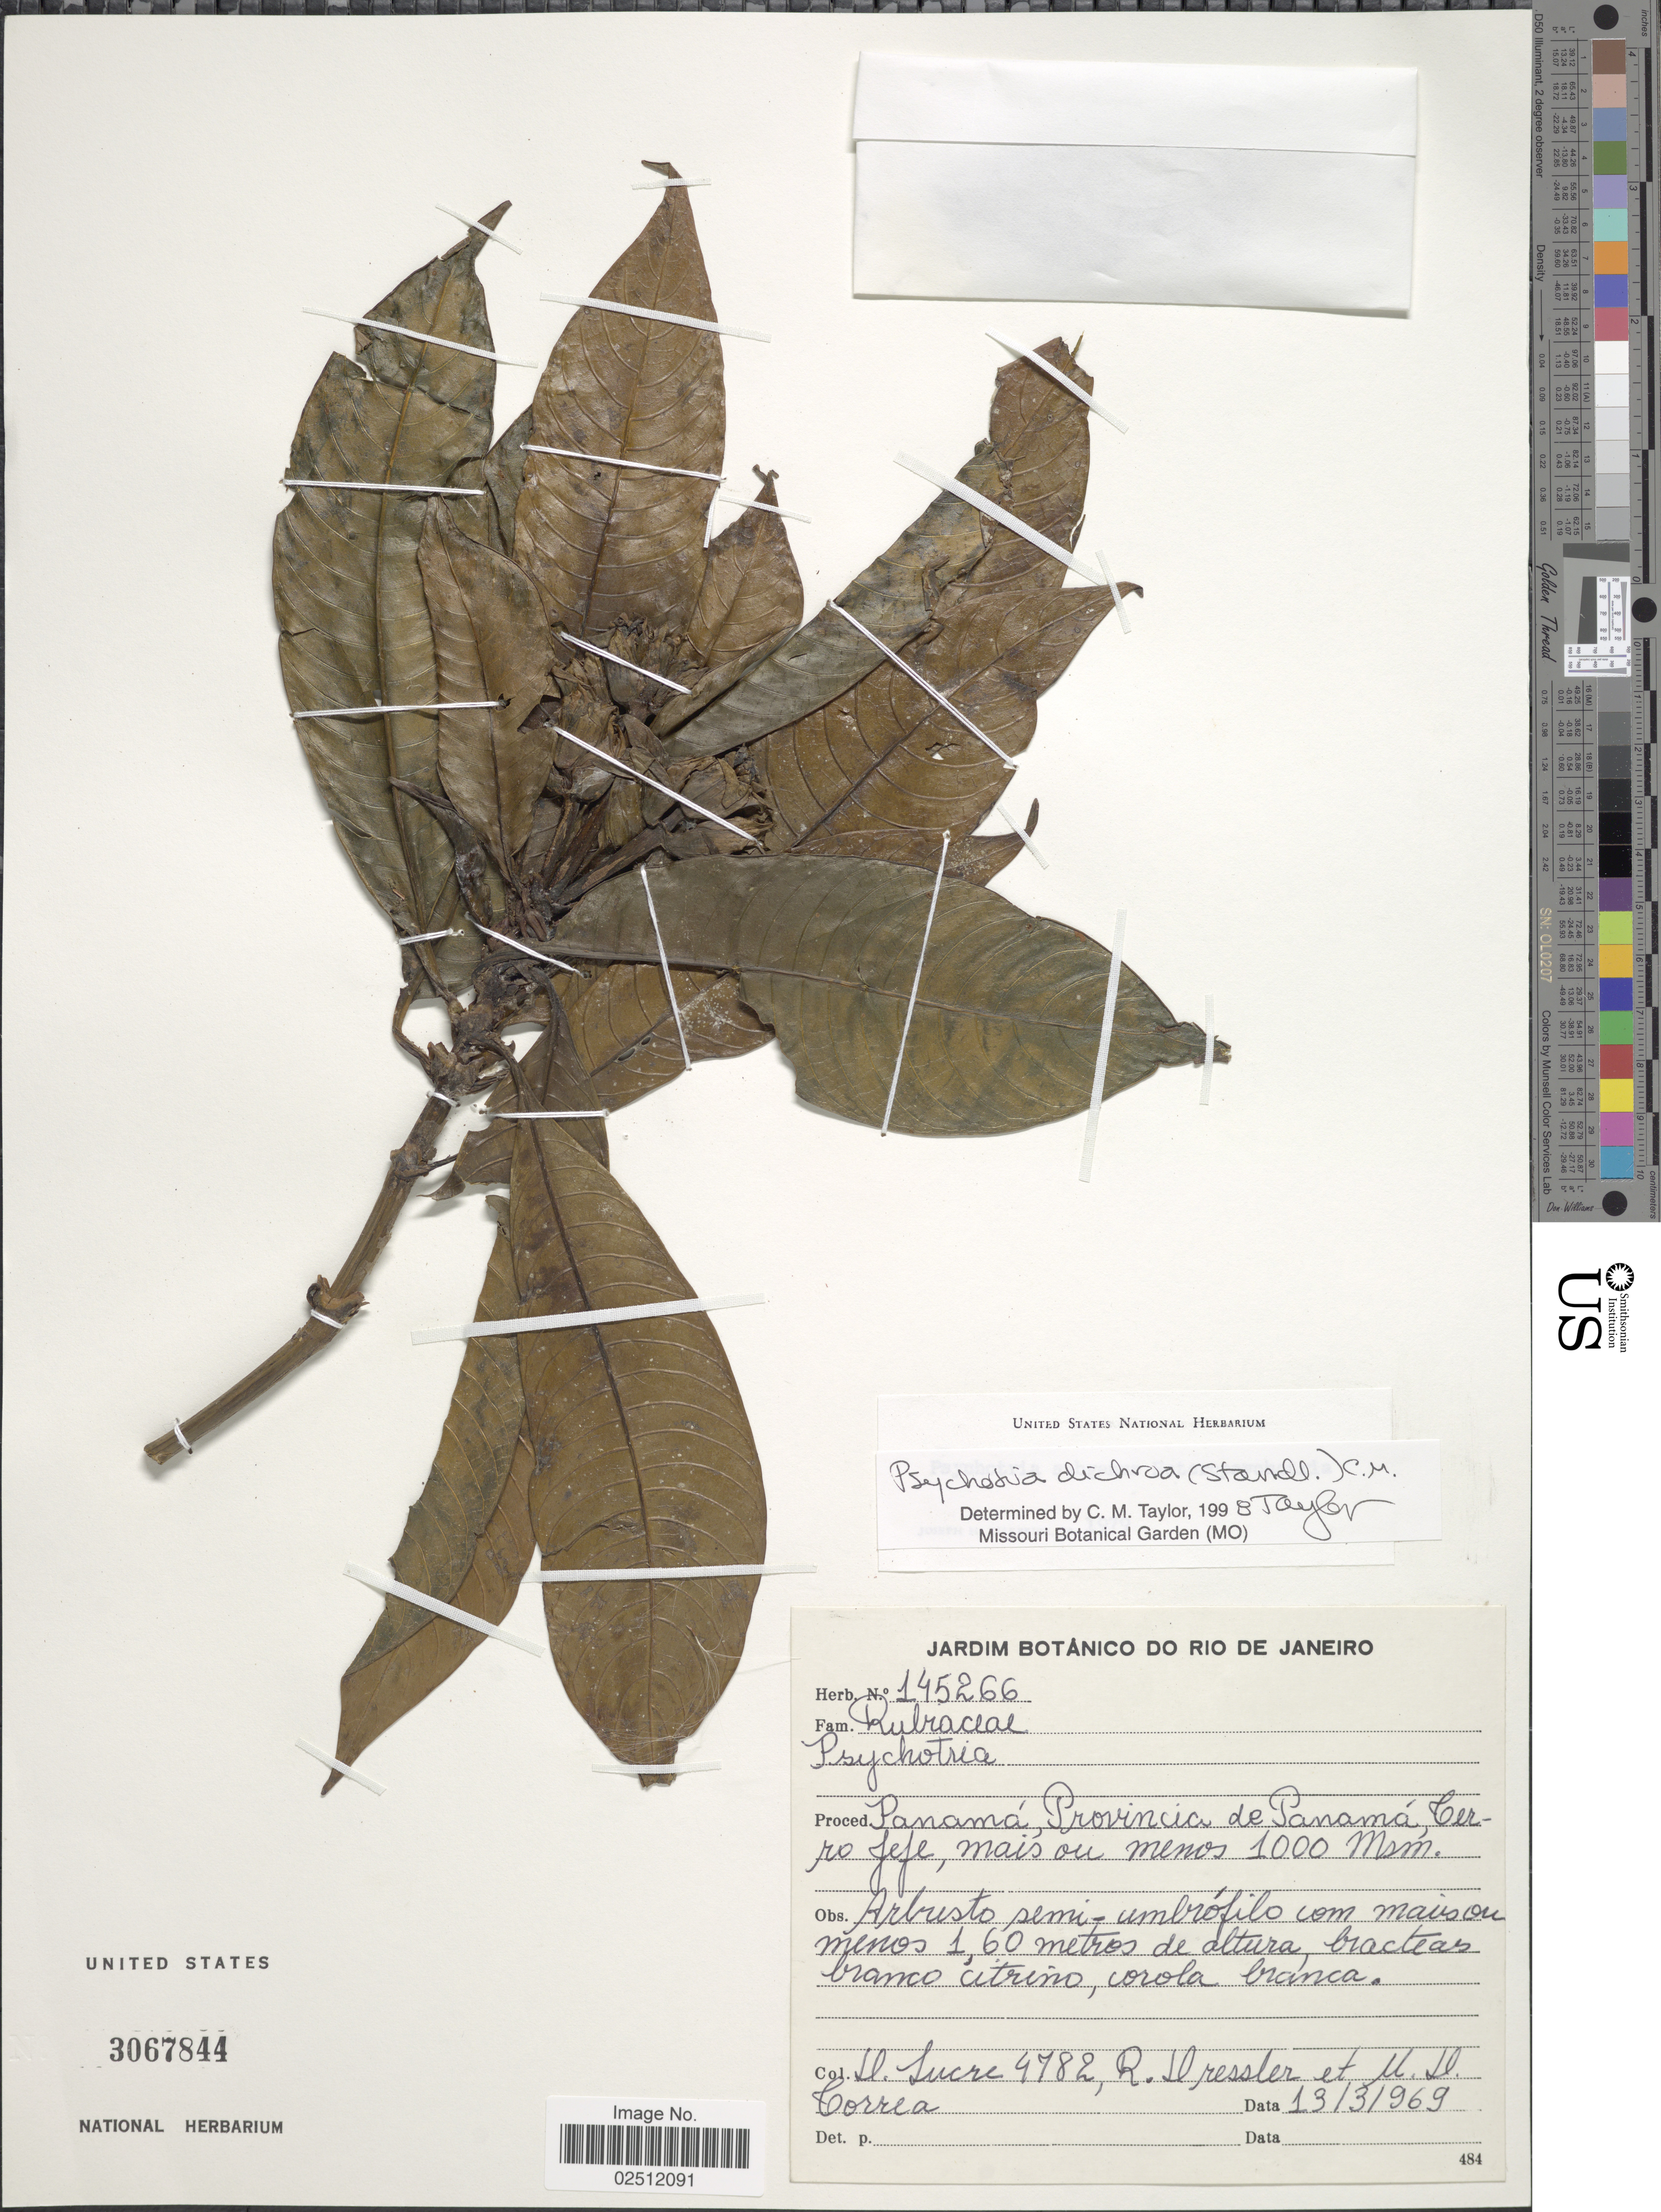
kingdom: Plantae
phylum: Tracheophyta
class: Magnoliopsida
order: Gentianales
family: Rubiaceae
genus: Psychotria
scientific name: Psychotria dichroa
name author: (Standl.) C.M. Taylor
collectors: D. Sucre, R. Dressler & M. D. Corrêa-A.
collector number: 4782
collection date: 1969-03-13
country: Panama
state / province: Panamá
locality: Cerro Jefe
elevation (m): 1000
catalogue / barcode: US 3067844